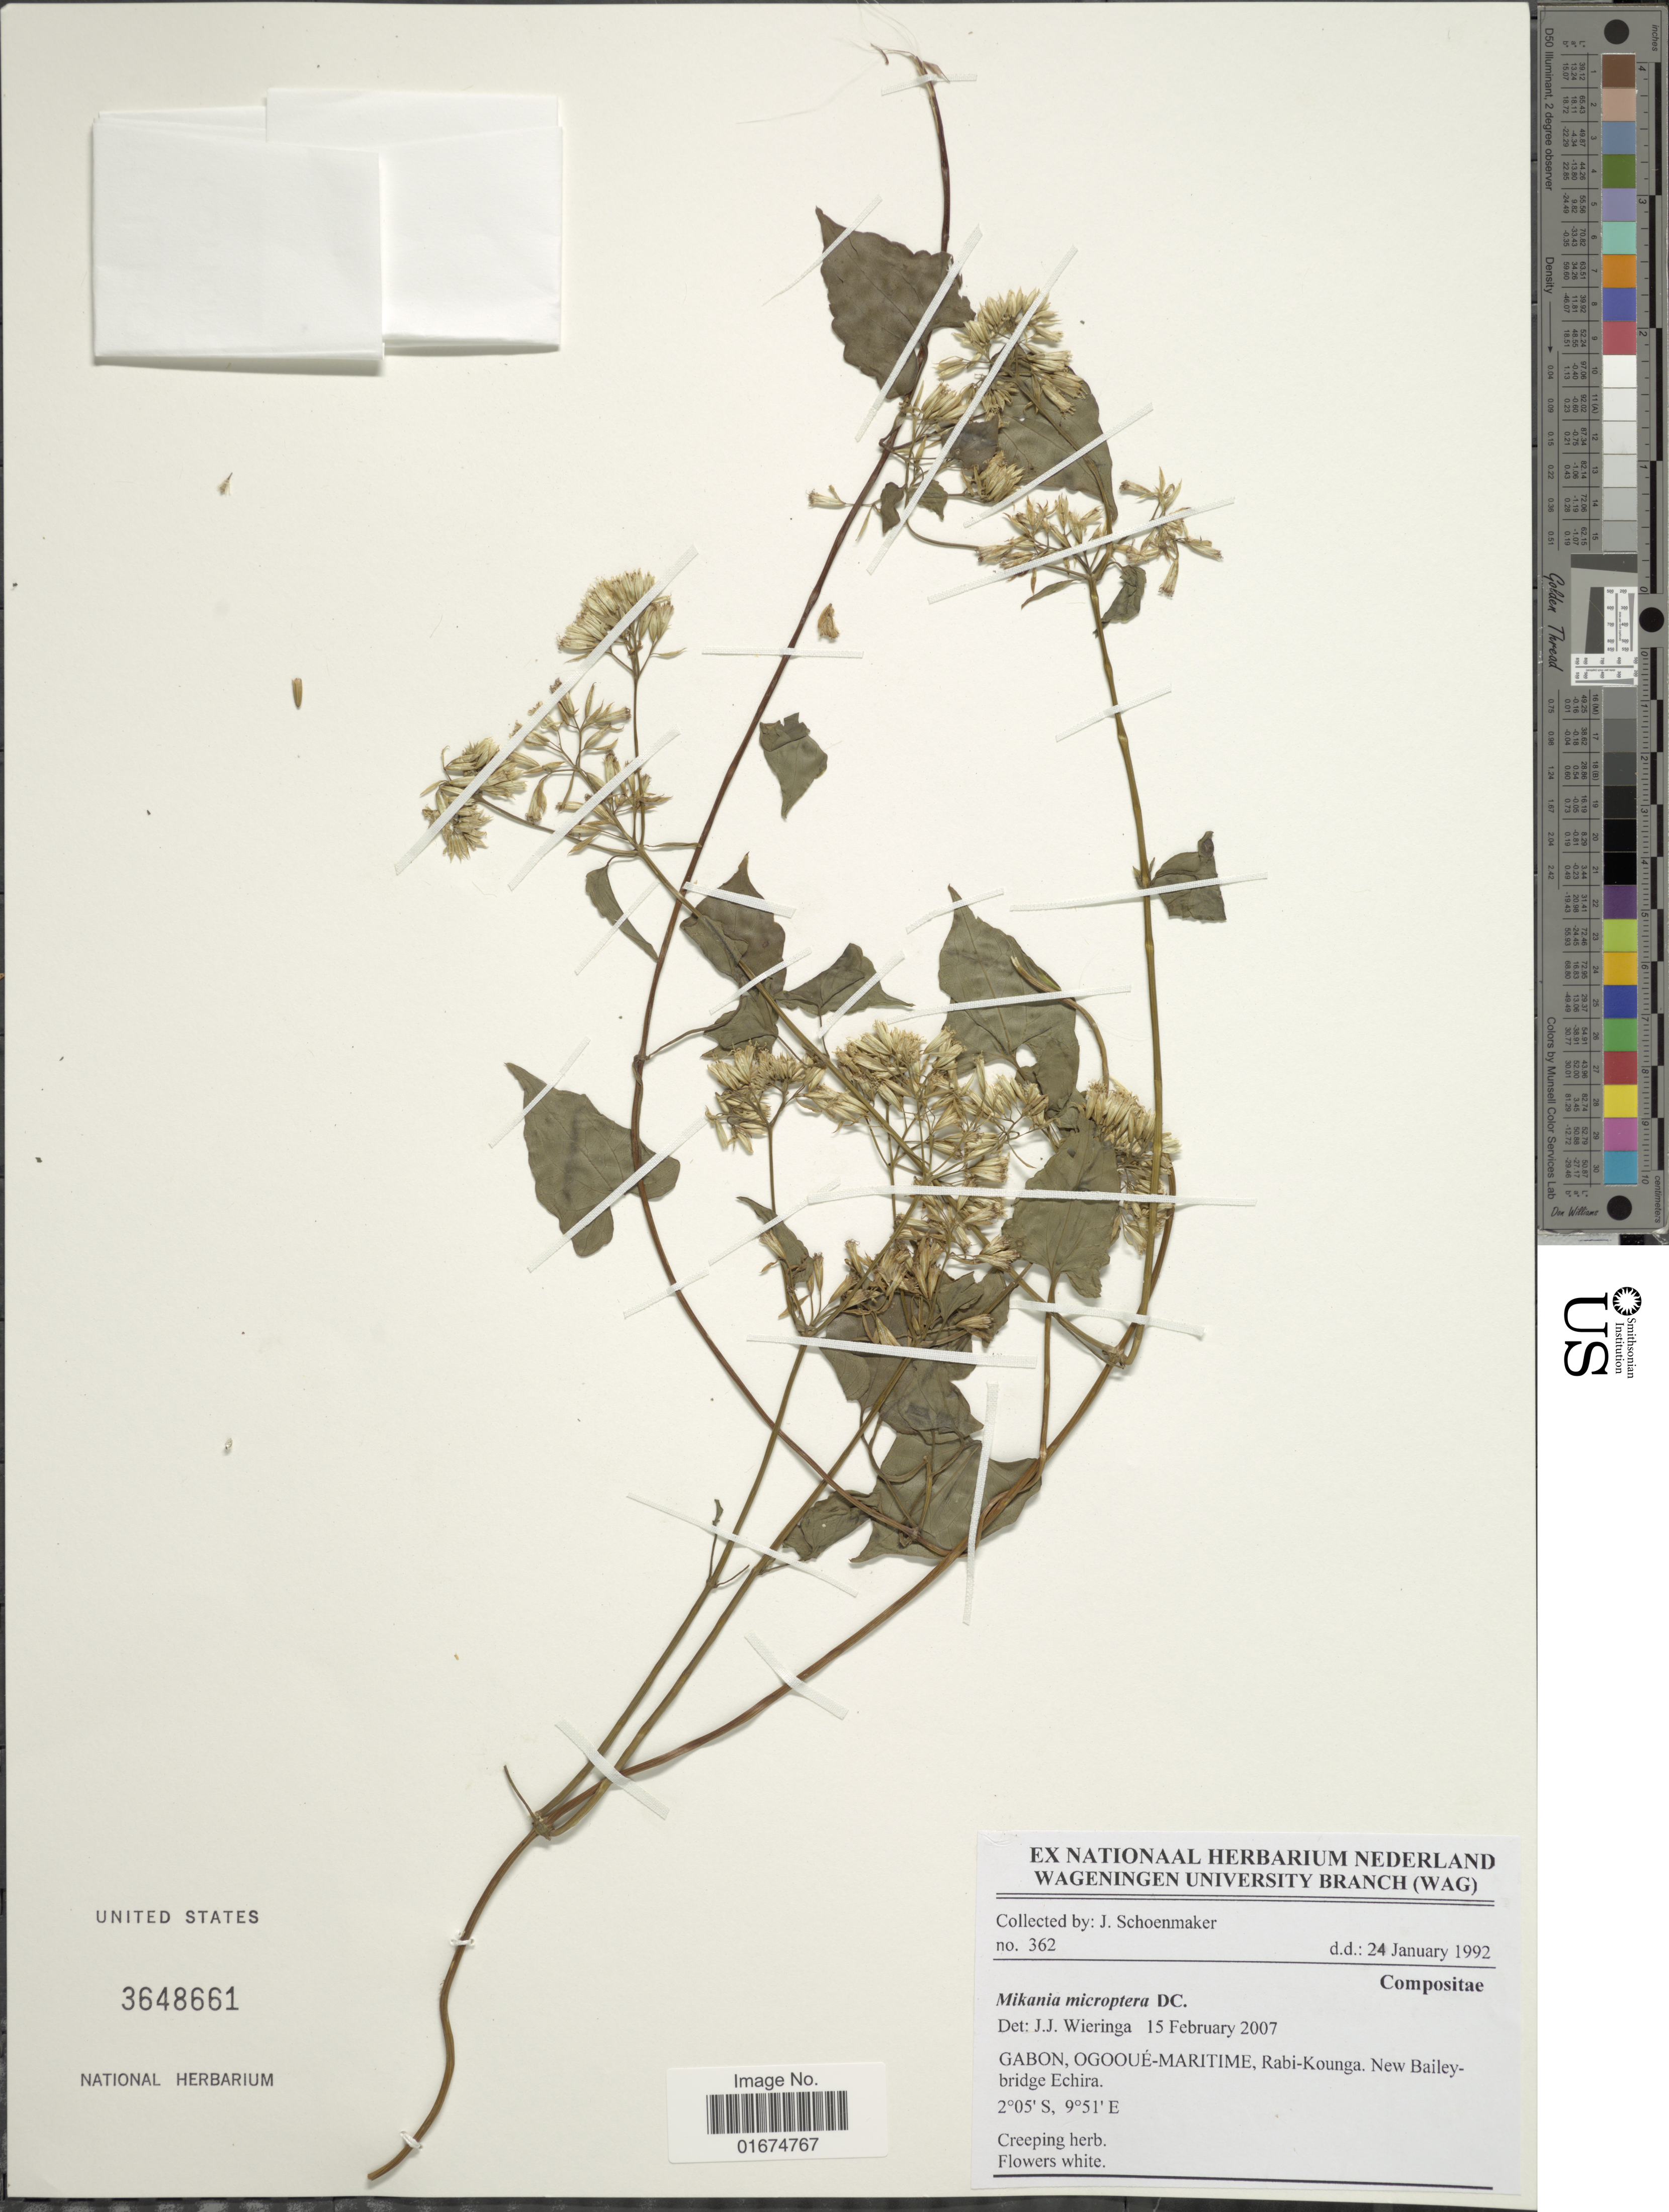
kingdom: Plantae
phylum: Tracheophyta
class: Magnoliopsida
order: Asterales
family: Asteraceae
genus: Mikania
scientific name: Mikania microptera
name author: DC.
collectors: J. Schoenmaker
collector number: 362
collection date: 1992-01-24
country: Gabon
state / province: Ogooue-Maritime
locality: Rabi-Kounga, New Bailey-bridge Echira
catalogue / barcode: US 3648661